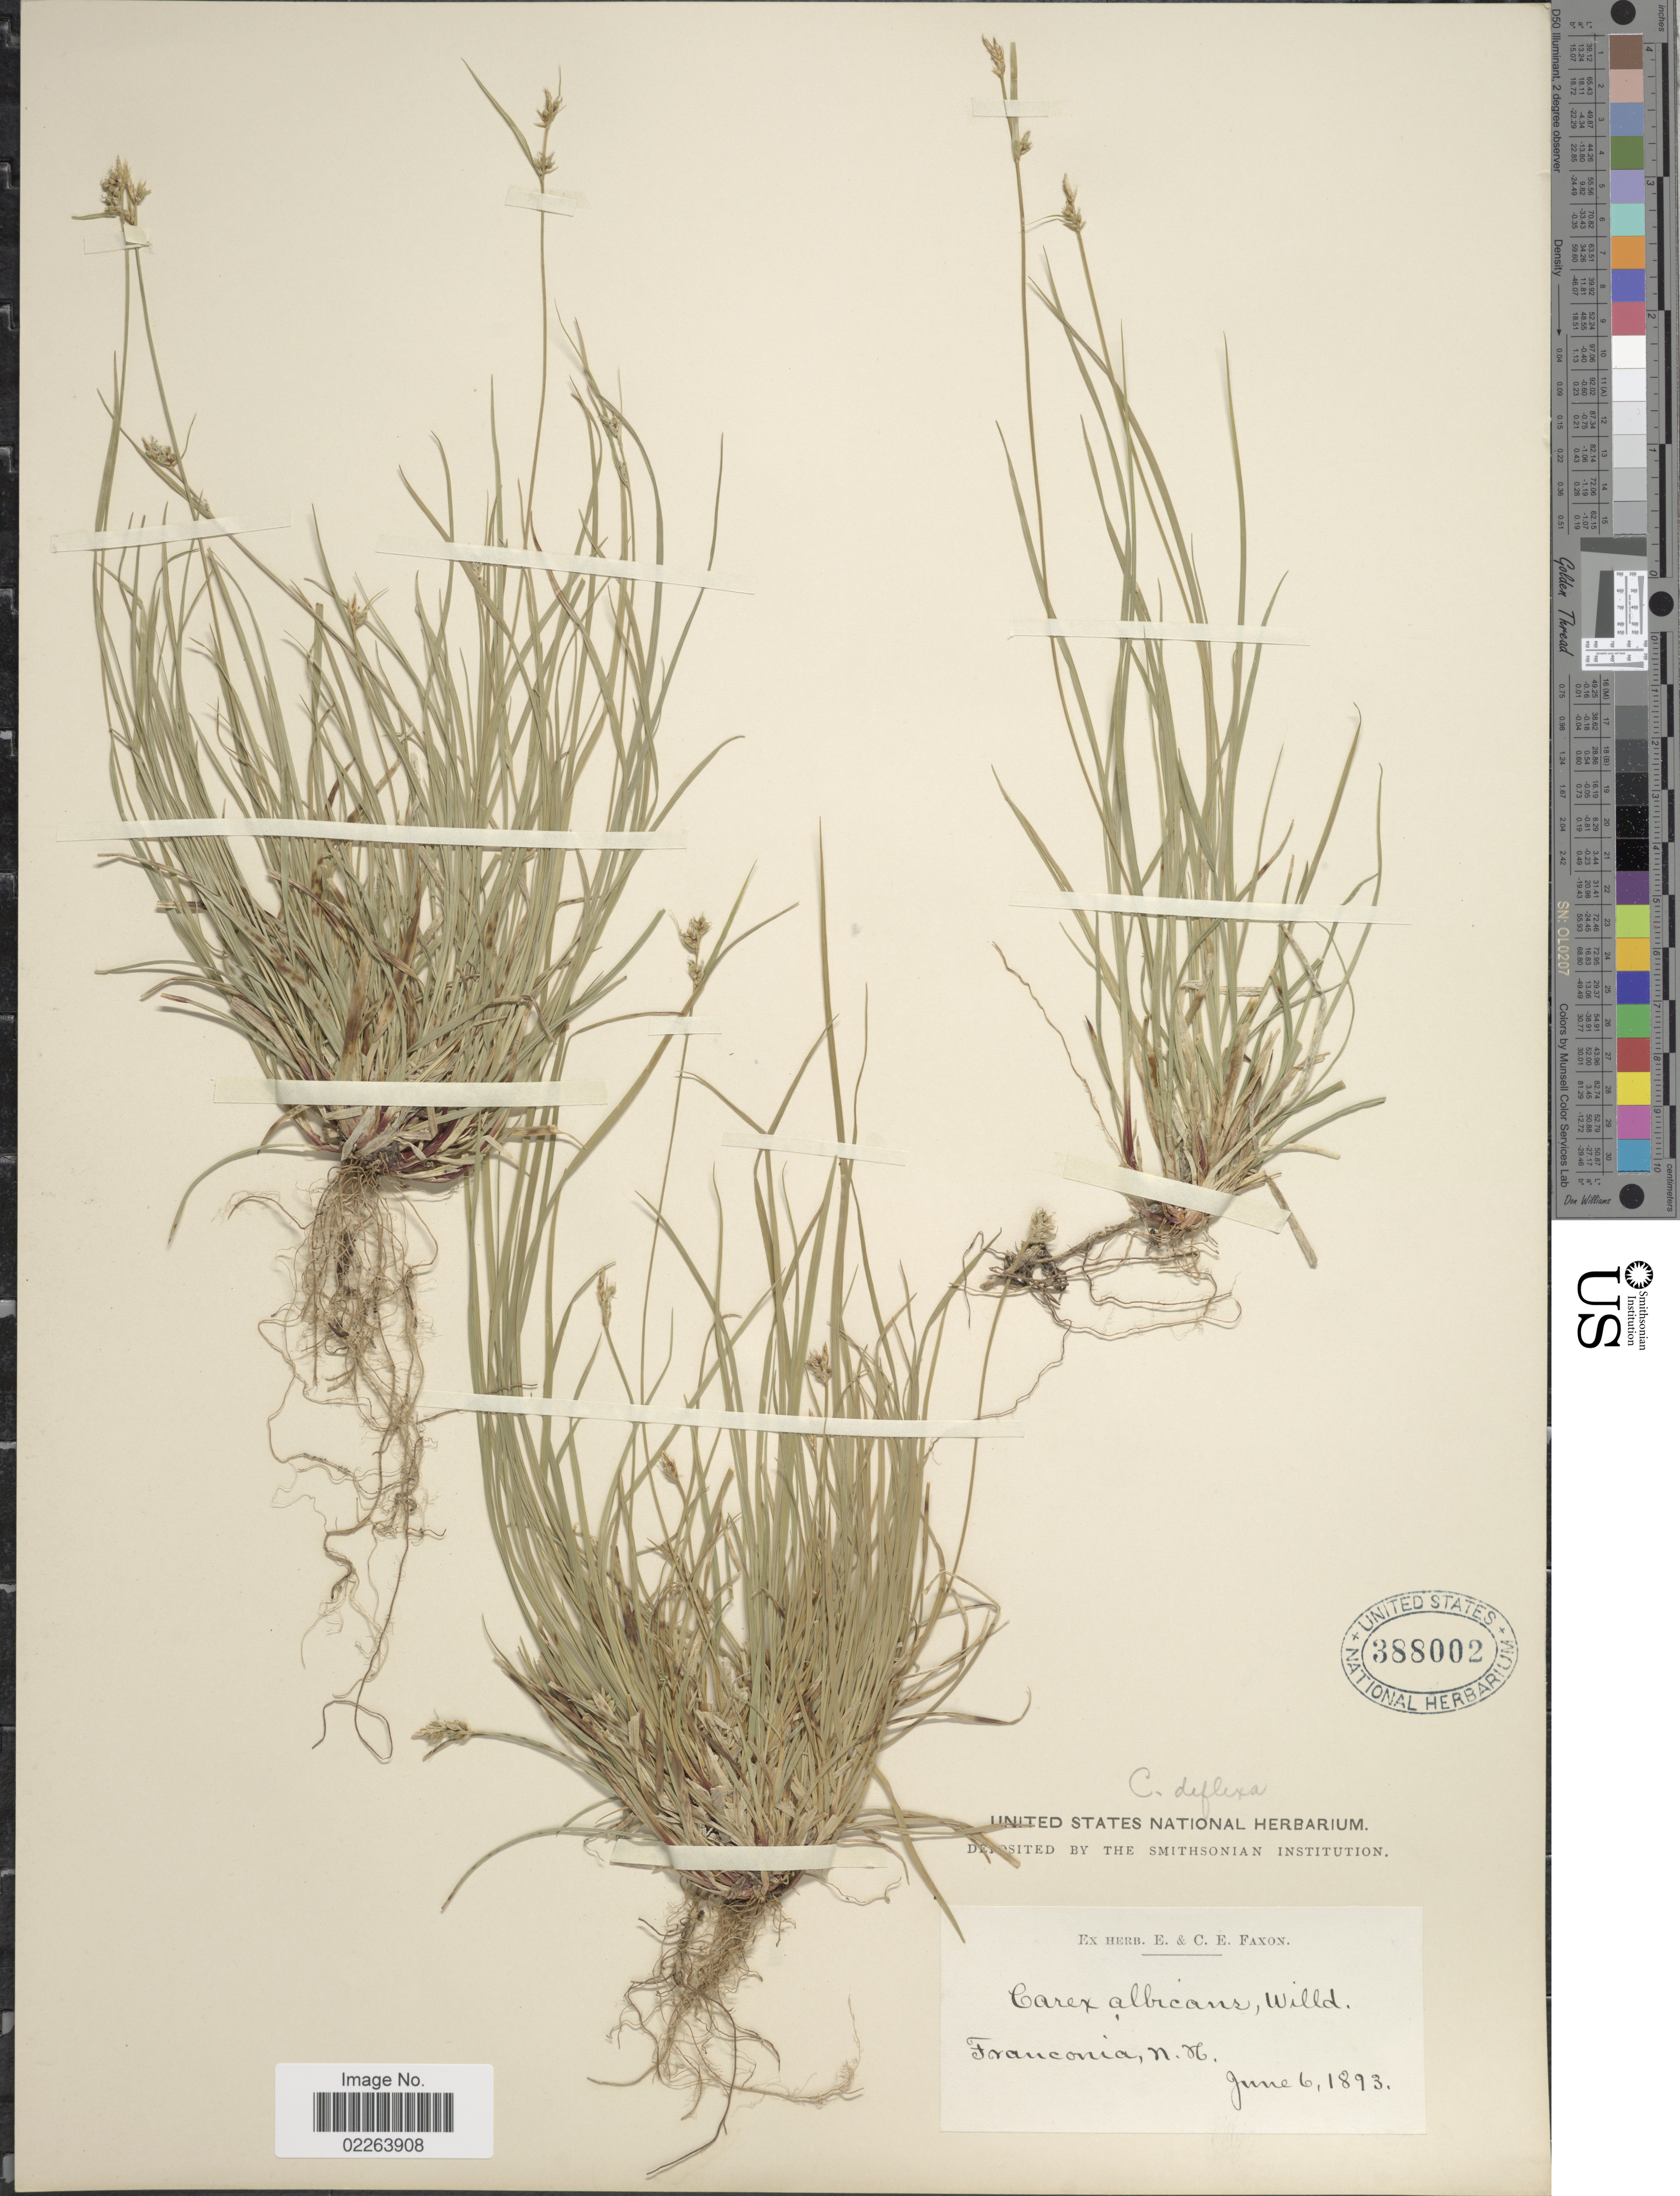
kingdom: Plantae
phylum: Tracheophyta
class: Liliopsida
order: Poales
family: Cyperaceae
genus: Carex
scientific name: Carex deflexa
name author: Hornem.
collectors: ex herb. E. & C.E. Faxon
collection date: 1893-06-06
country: United States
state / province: New Hampshire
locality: Franconia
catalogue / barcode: US 388002